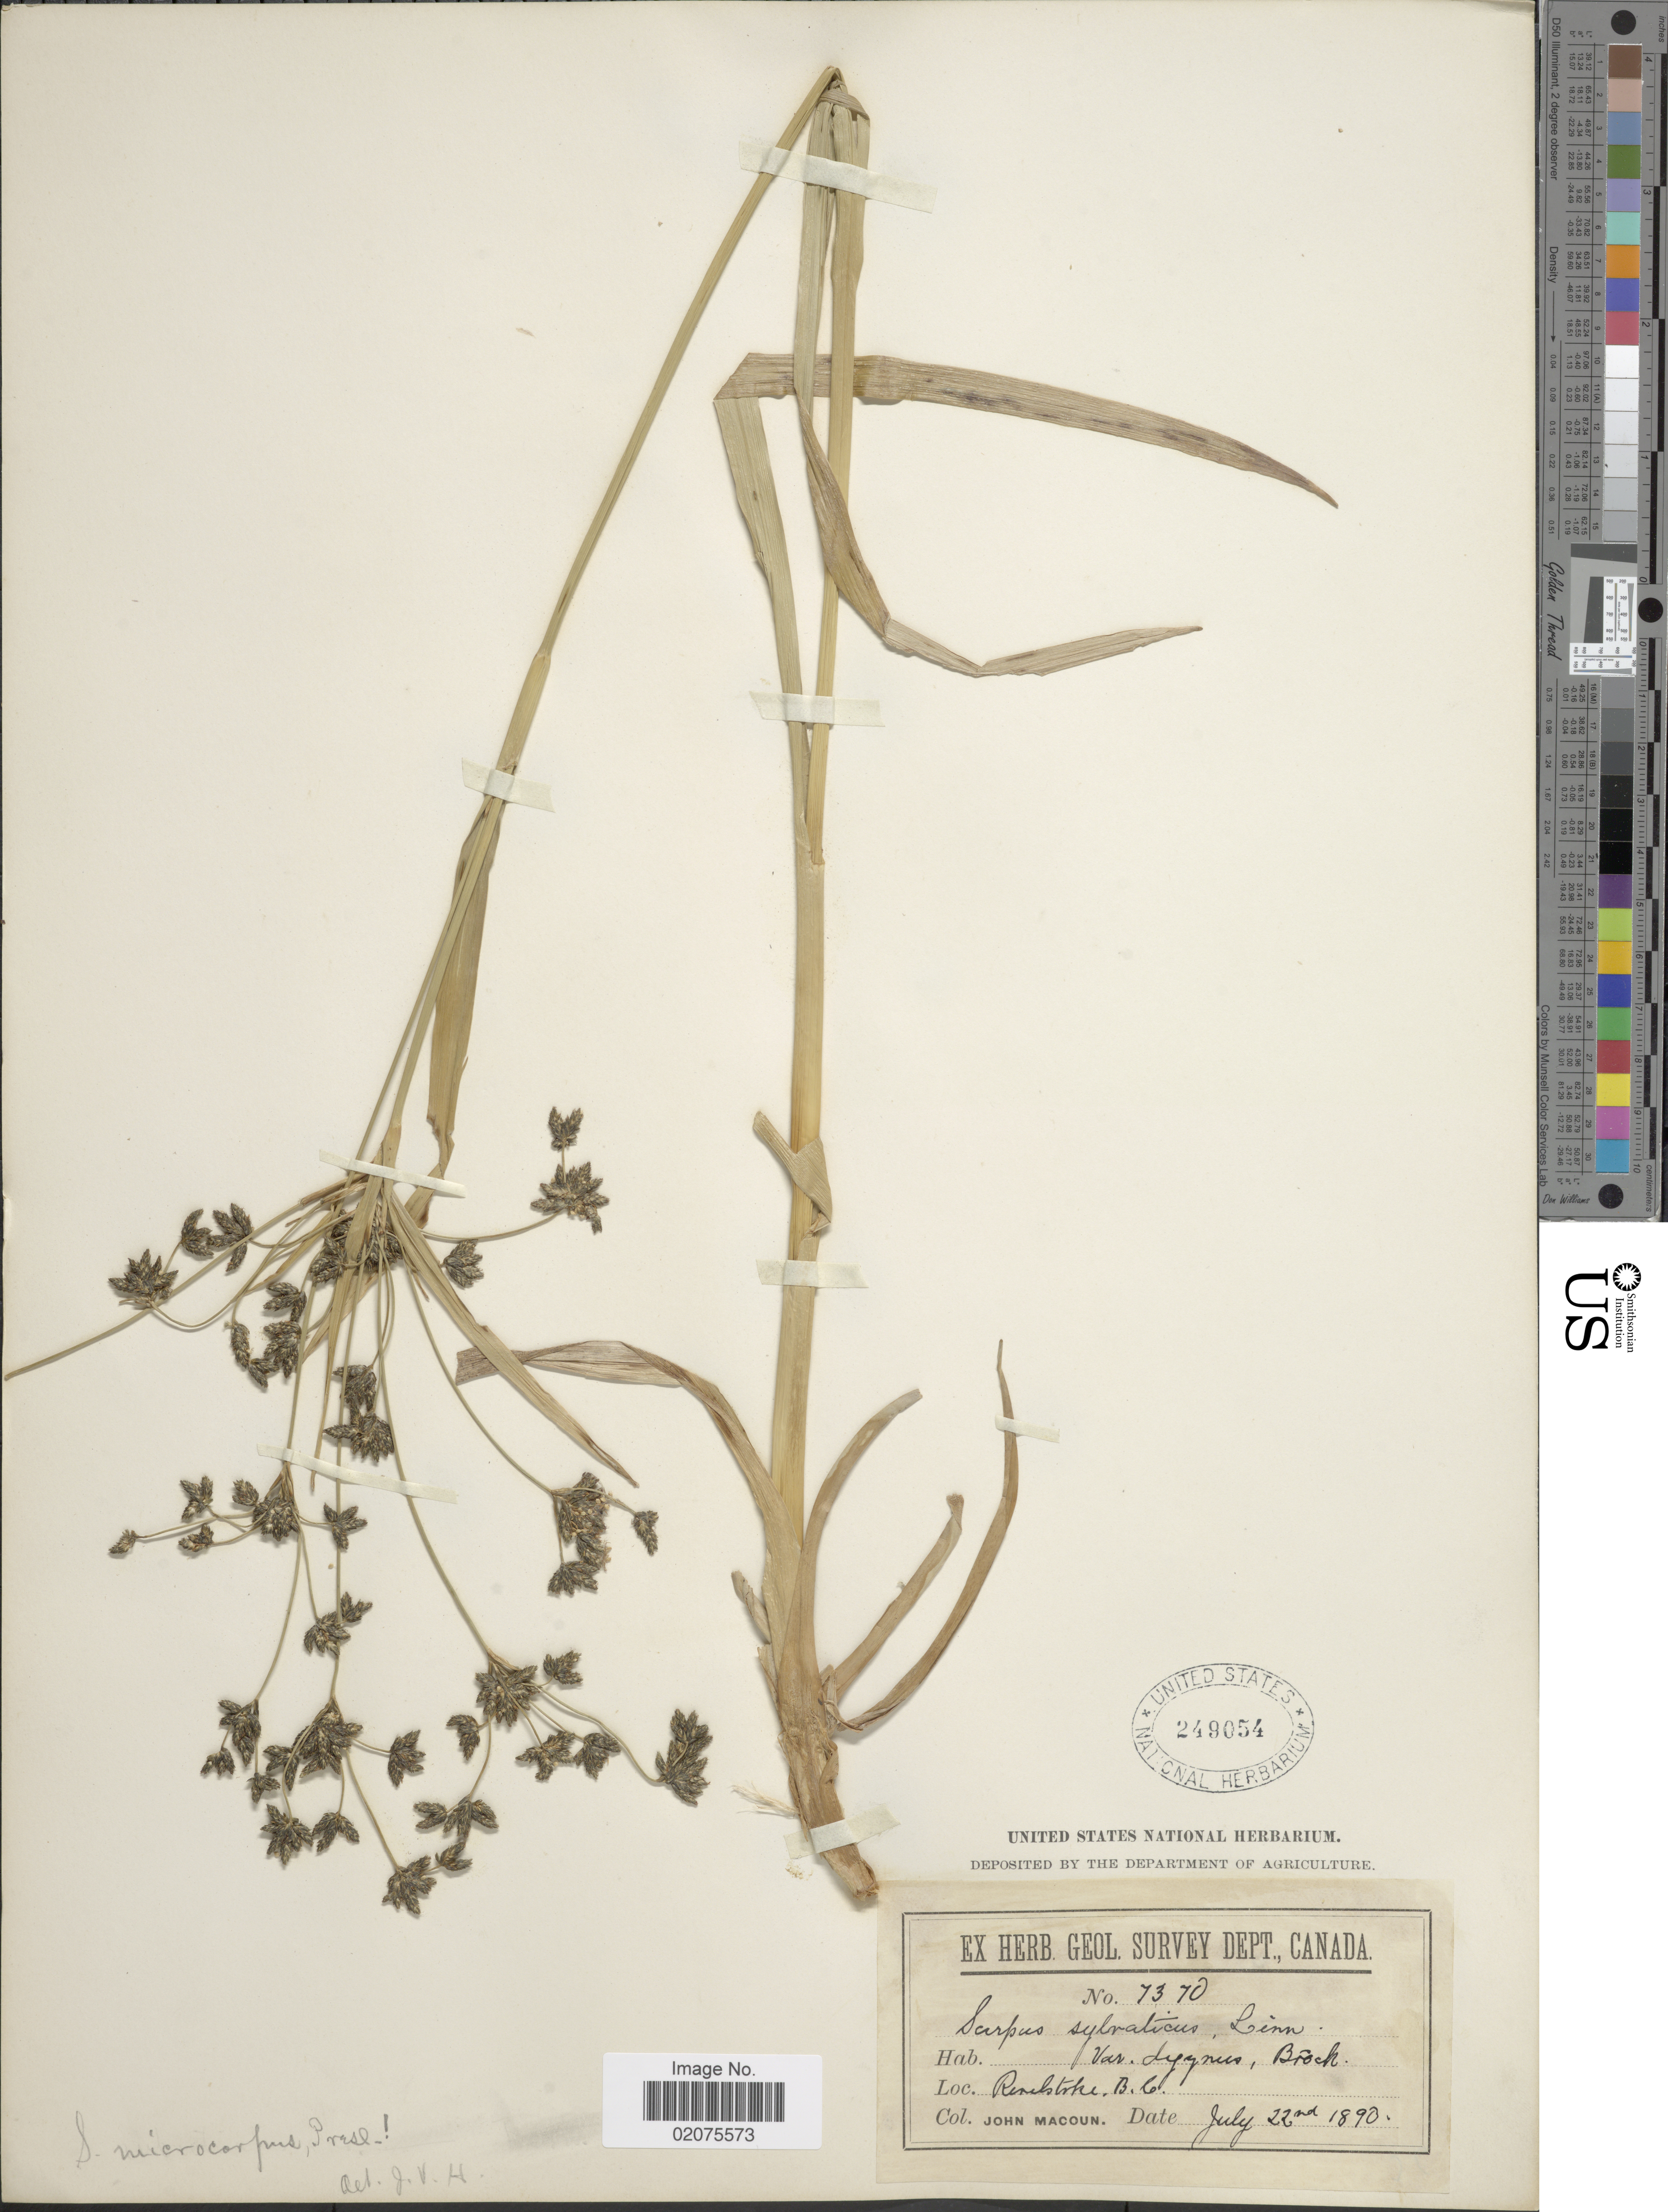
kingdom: Plantae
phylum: Tracheophyta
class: Liliopsida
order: Poales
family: Cyperaceae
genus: Scirpus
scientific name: Scirpus microcarpus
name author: J. Presl & C. Presl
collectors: J. Macoun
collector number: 7370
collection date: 1890-07-22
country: Canada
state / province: British Columbia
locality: Revelstoke, B.C.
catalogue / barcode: US 249054